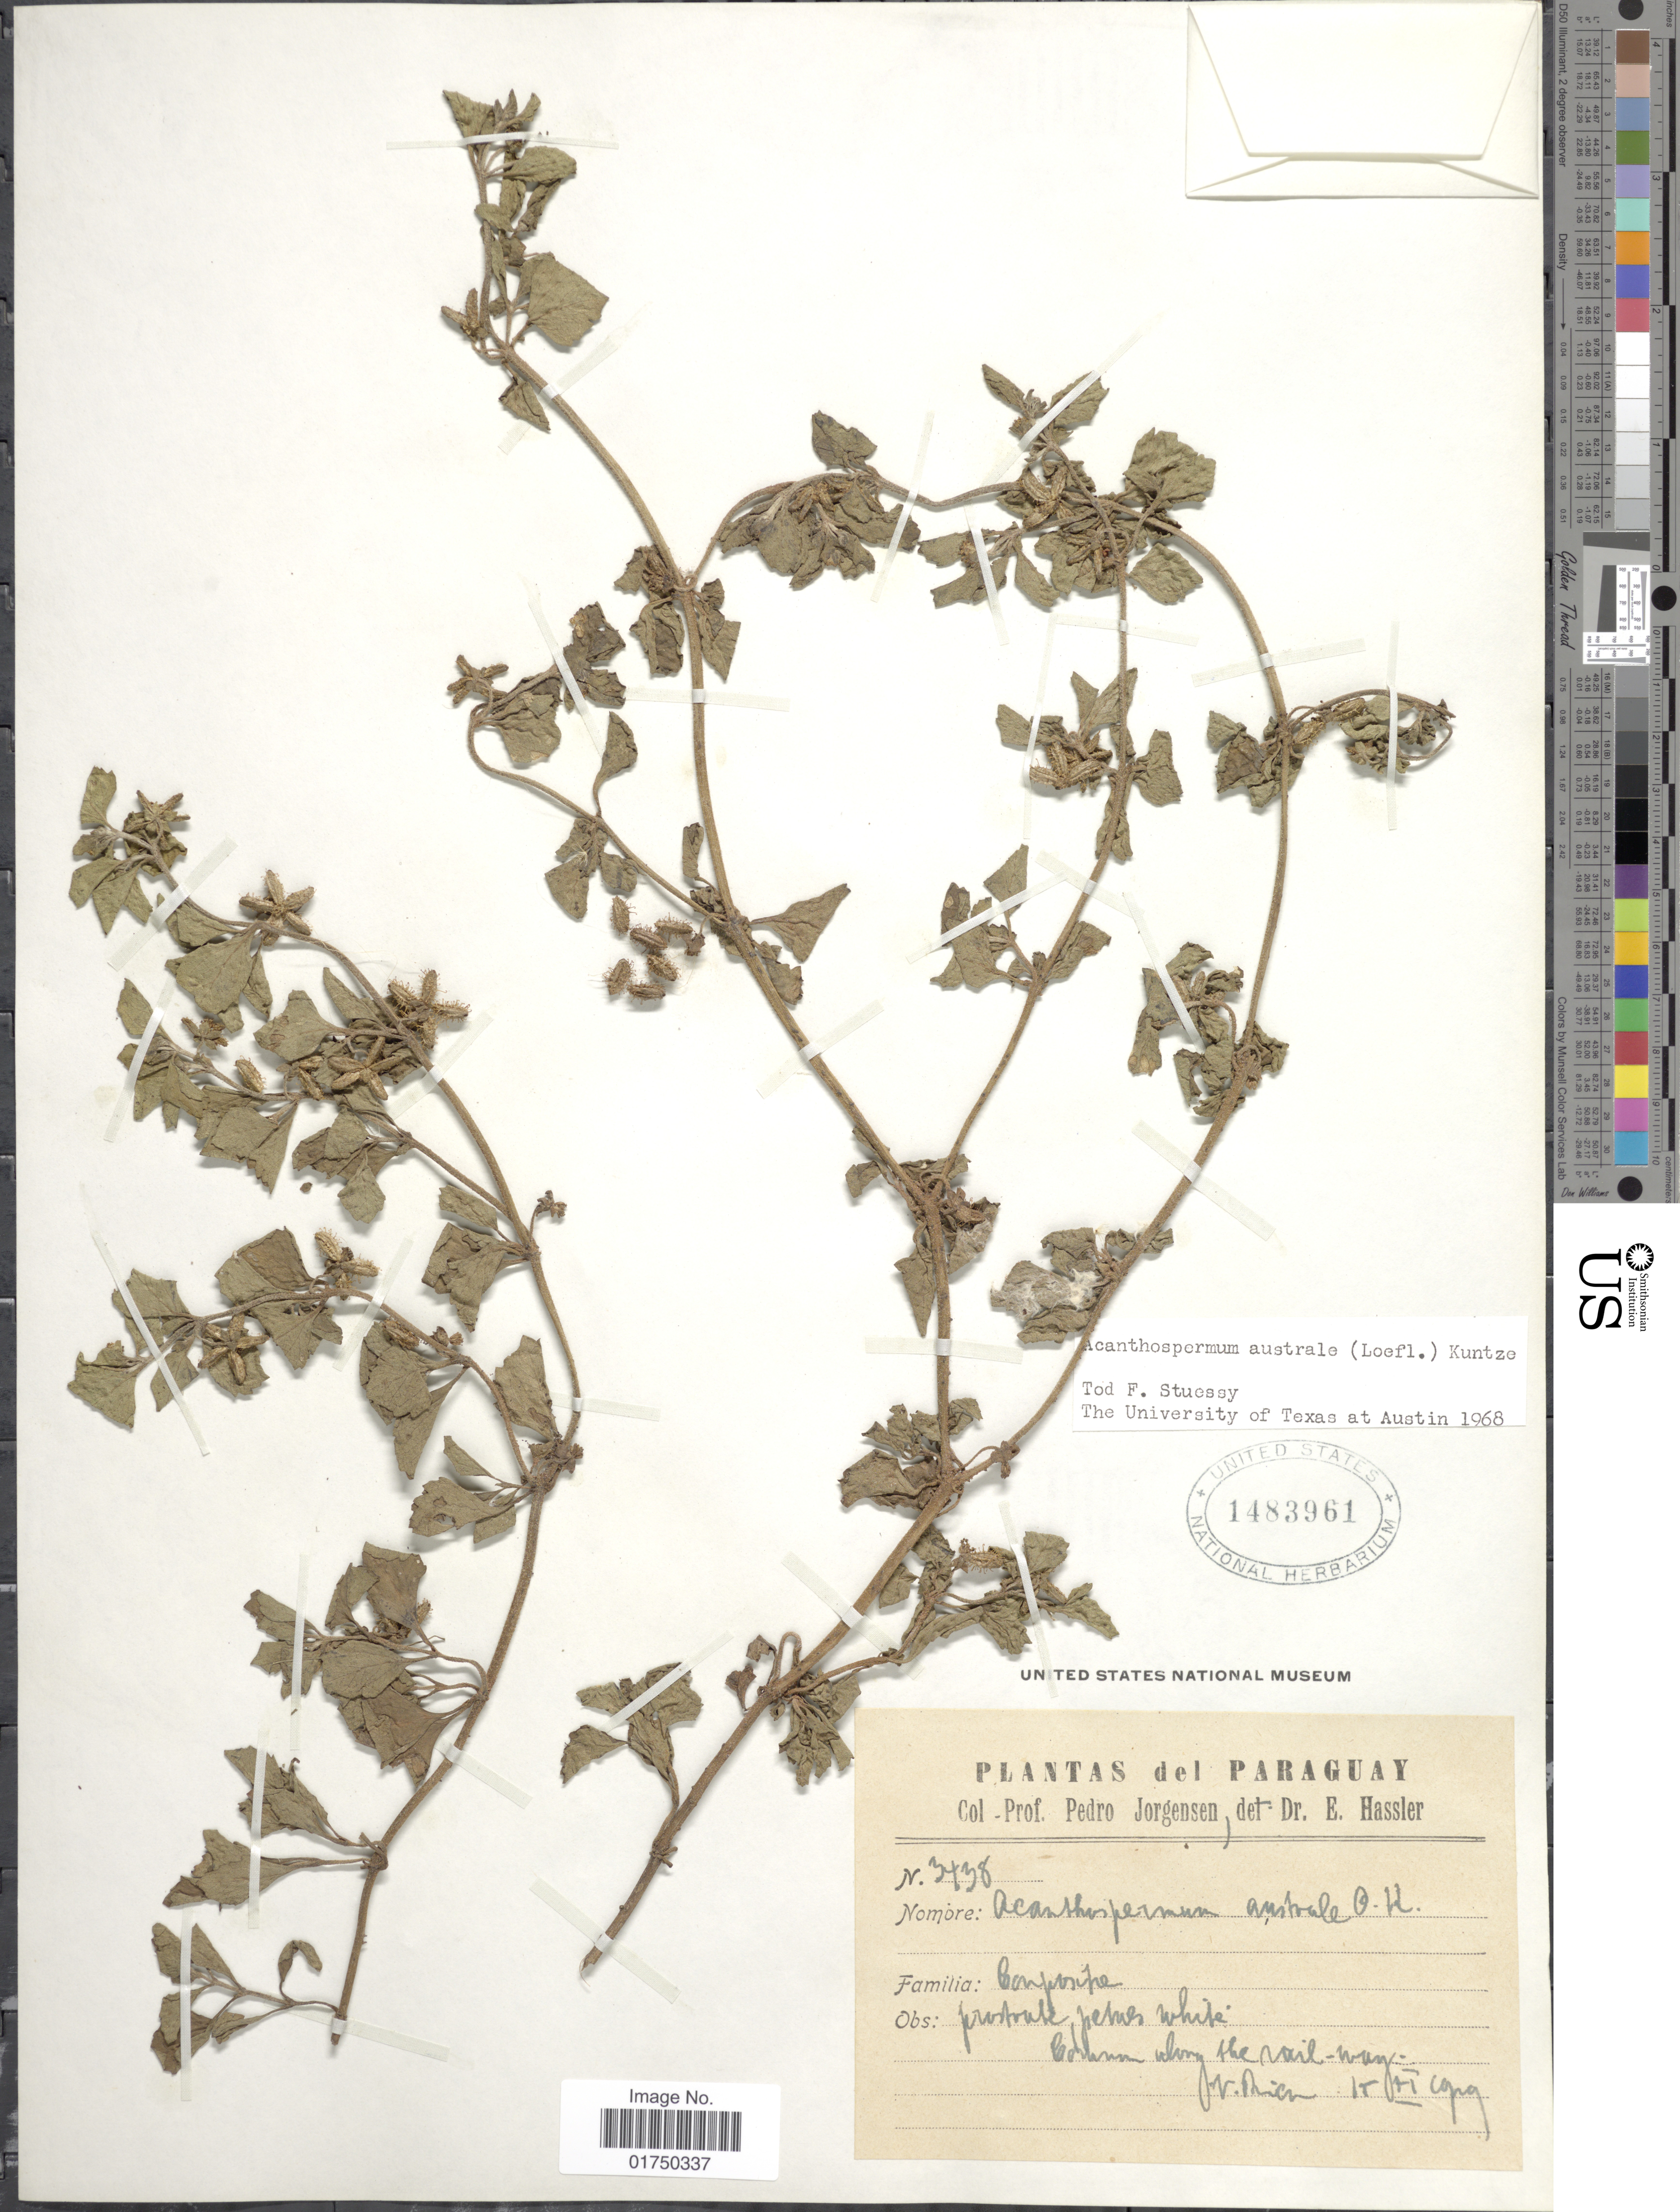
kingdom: Plantae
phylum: Tracheophyta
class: Magnoliopsida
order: Asterales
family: Asteraceae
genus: Acanthospermum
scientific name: Acanthospermum australe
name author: (Loefl.) Kuntze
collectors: P. Jörgensen & E. Hassler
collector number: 3438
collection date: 1919-06-15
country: Paraguay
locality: Common along the rail-way, Villarrica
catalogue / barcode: US 1483961